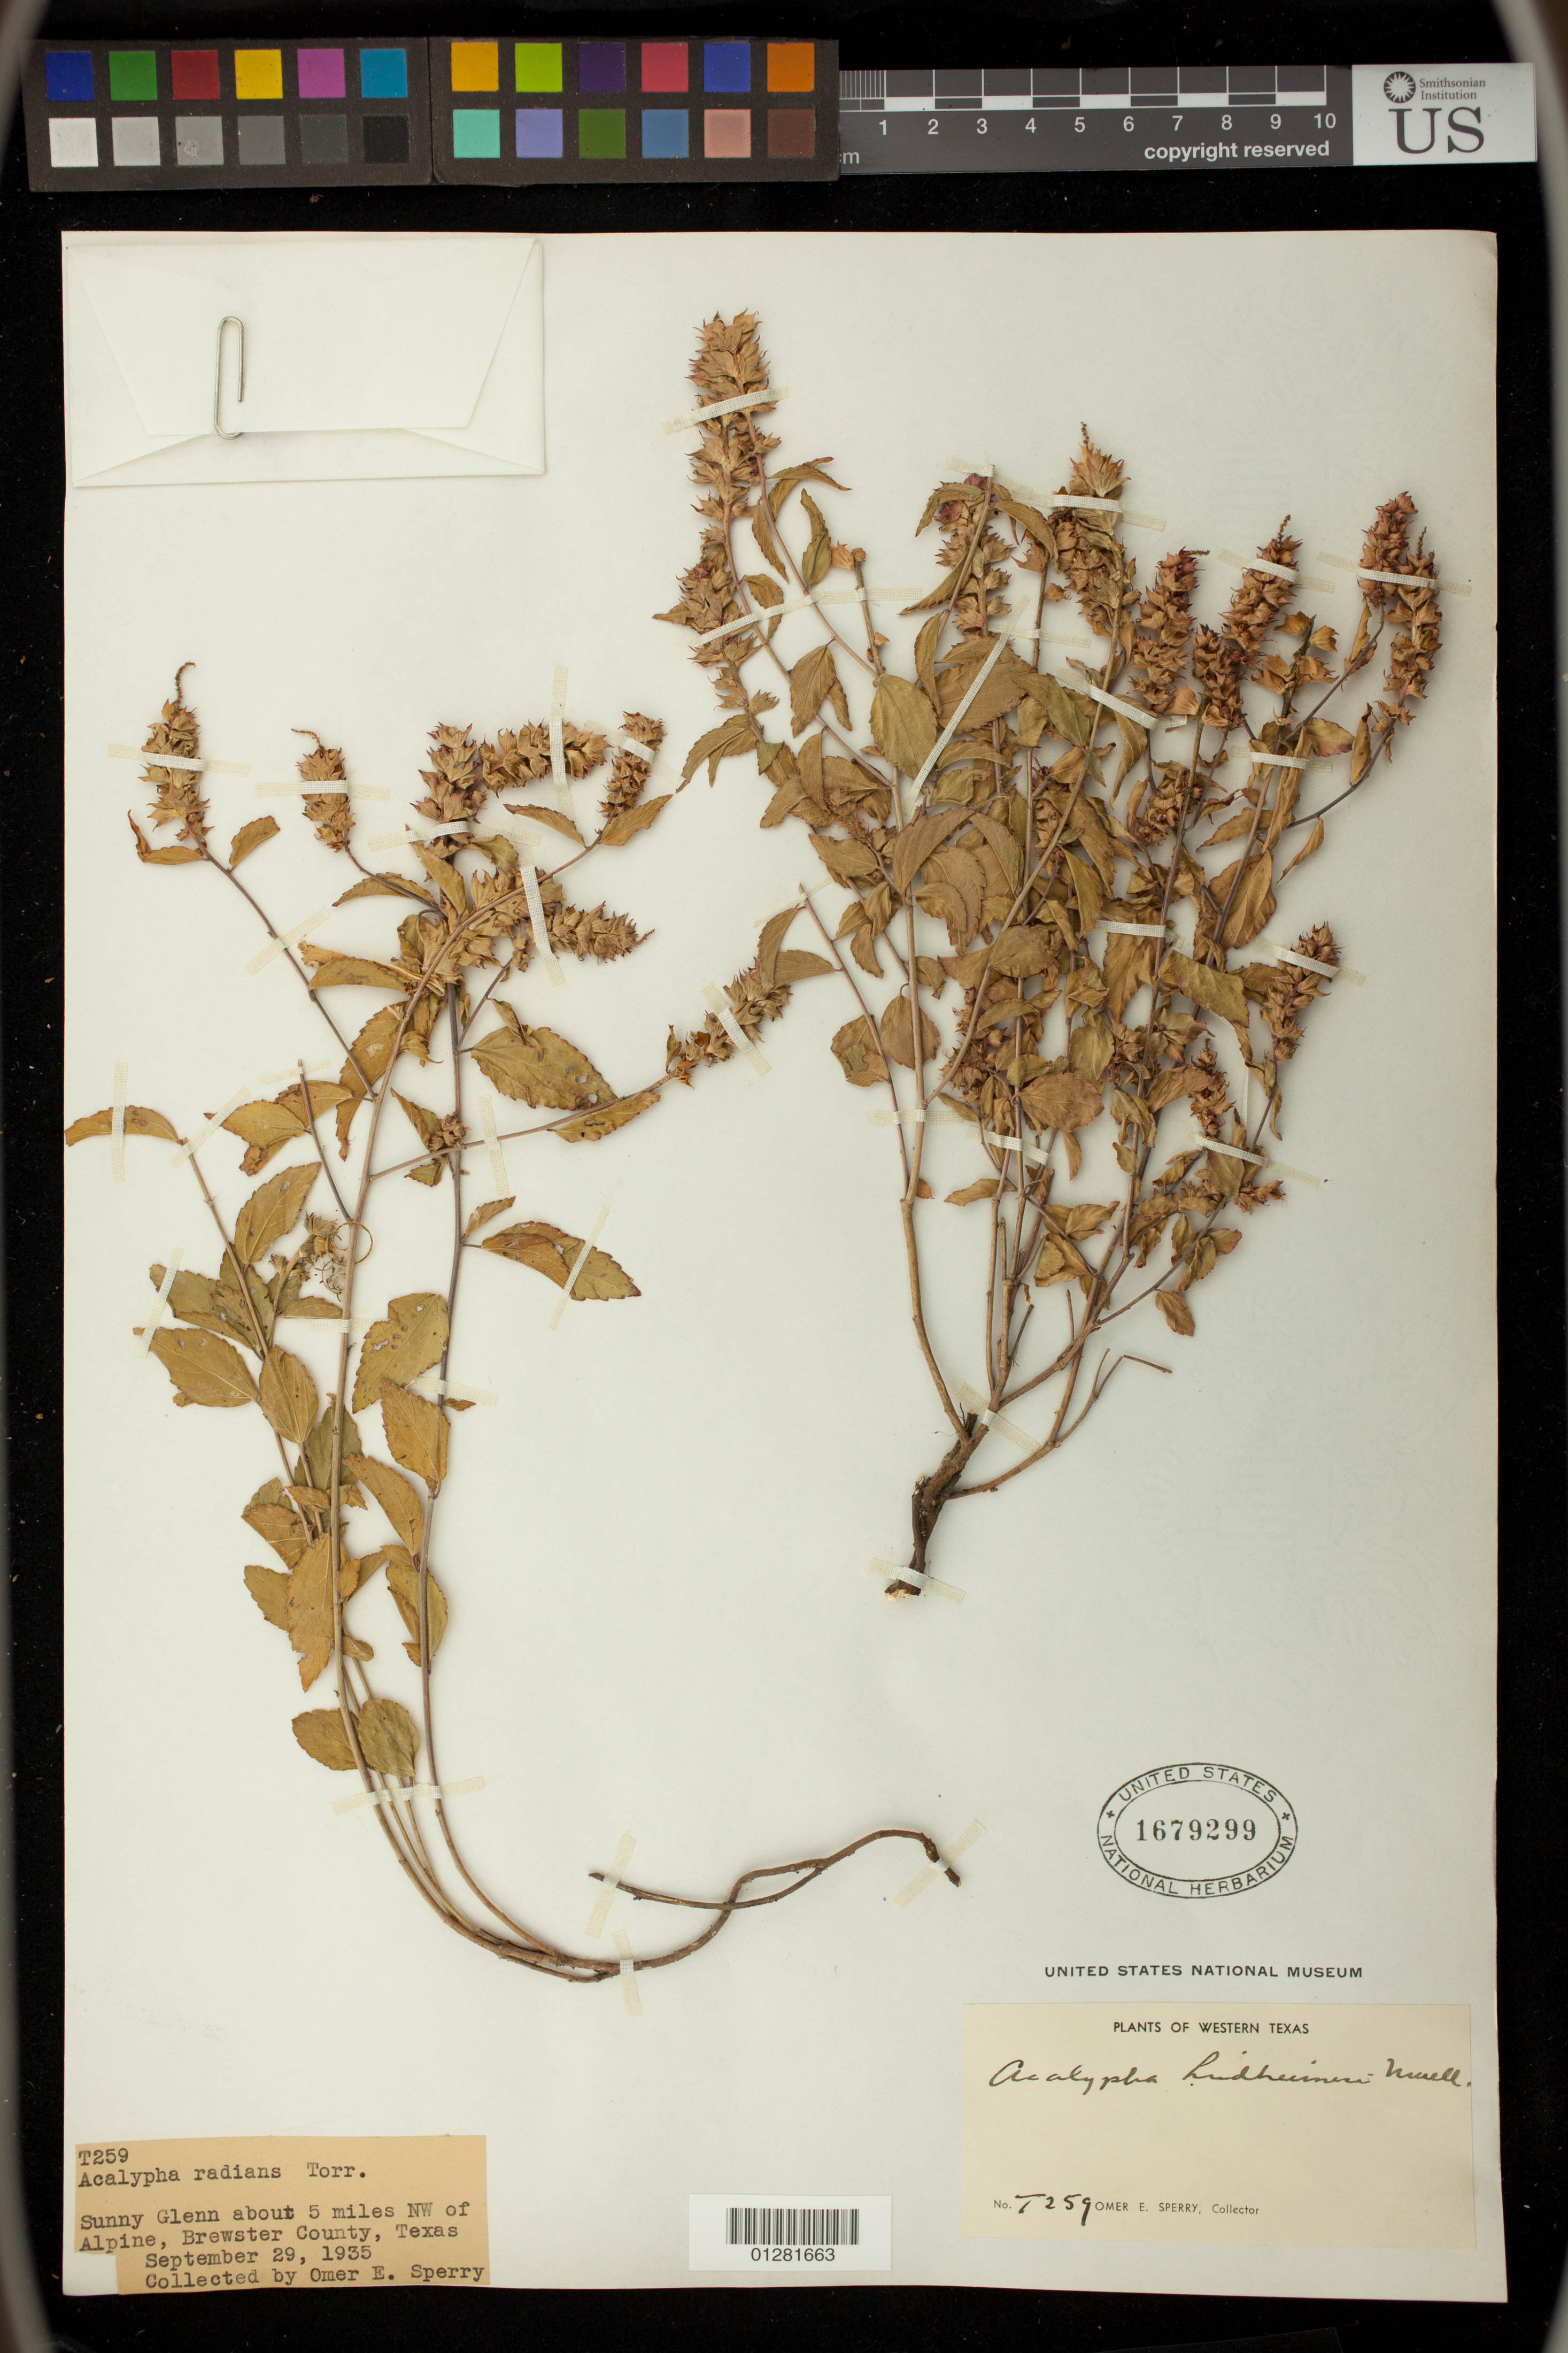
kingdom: Plantae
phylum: Tracheophyta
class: Magnoliopsida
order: Malpighiales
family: Euphorbiaceae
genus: Acalypha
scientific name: Acalypha lindheimeri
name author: Müll. Arg.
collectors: O. E. Sperry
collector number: T259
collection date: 1935-09-29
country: United States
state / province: Texas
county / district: Brewster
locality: Sunny Glen about 5 miles NW of Alpine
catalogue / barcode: US 1679299